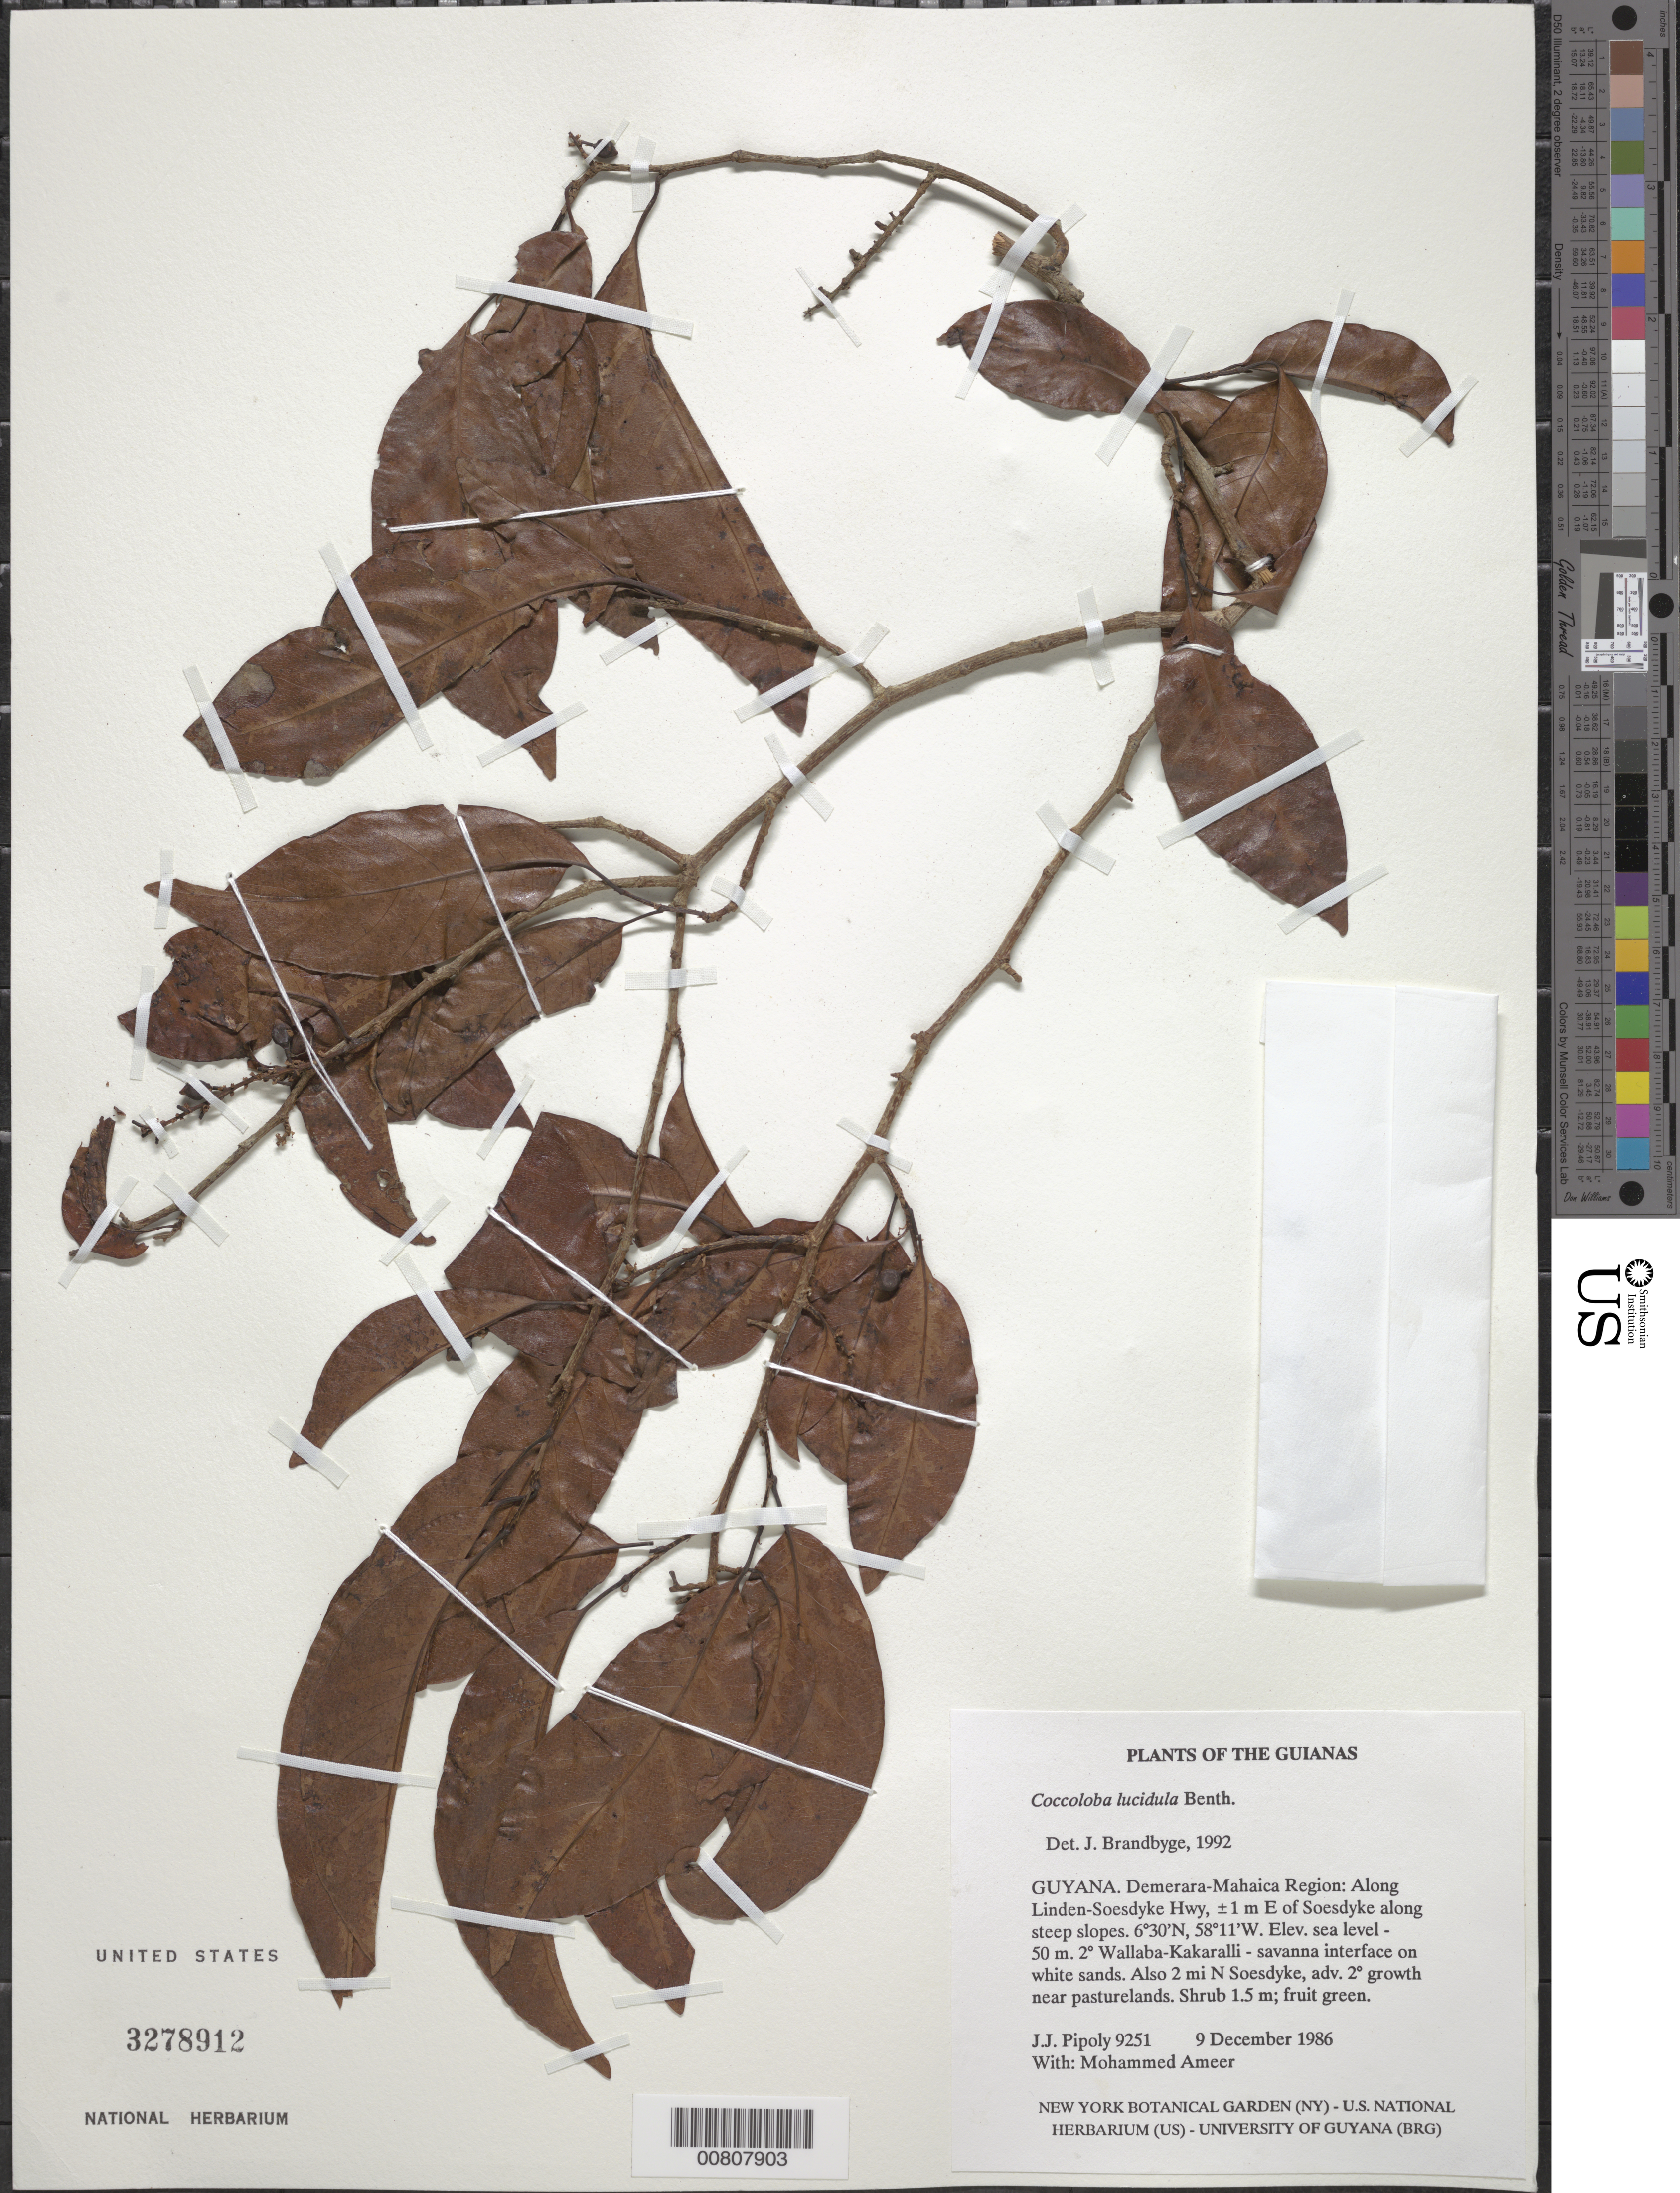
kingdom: Plantae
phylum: Tracheophyta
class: Magnoliopsida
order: Caryophyllales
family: Polygonaceae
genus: Coccoloba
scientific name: Coccoloba lucidula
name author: Benth.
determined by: Brandbyge, J.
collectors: J. J. Pipoly & M. Ameer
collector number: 9251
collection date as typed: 9 December 1986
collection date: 1986-12-09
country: Guyana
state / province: Demerara-Mahaica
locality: Along Linden-Soesdyke Hwy, ±1 m E of Soesdyke along steep slopes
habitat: Secondary Wallaba-Kakaralli - savanna interface on white sands. Also 2 mi N Soesdyke, adv. secondary growth near pasturelands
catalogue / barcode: US 3278921